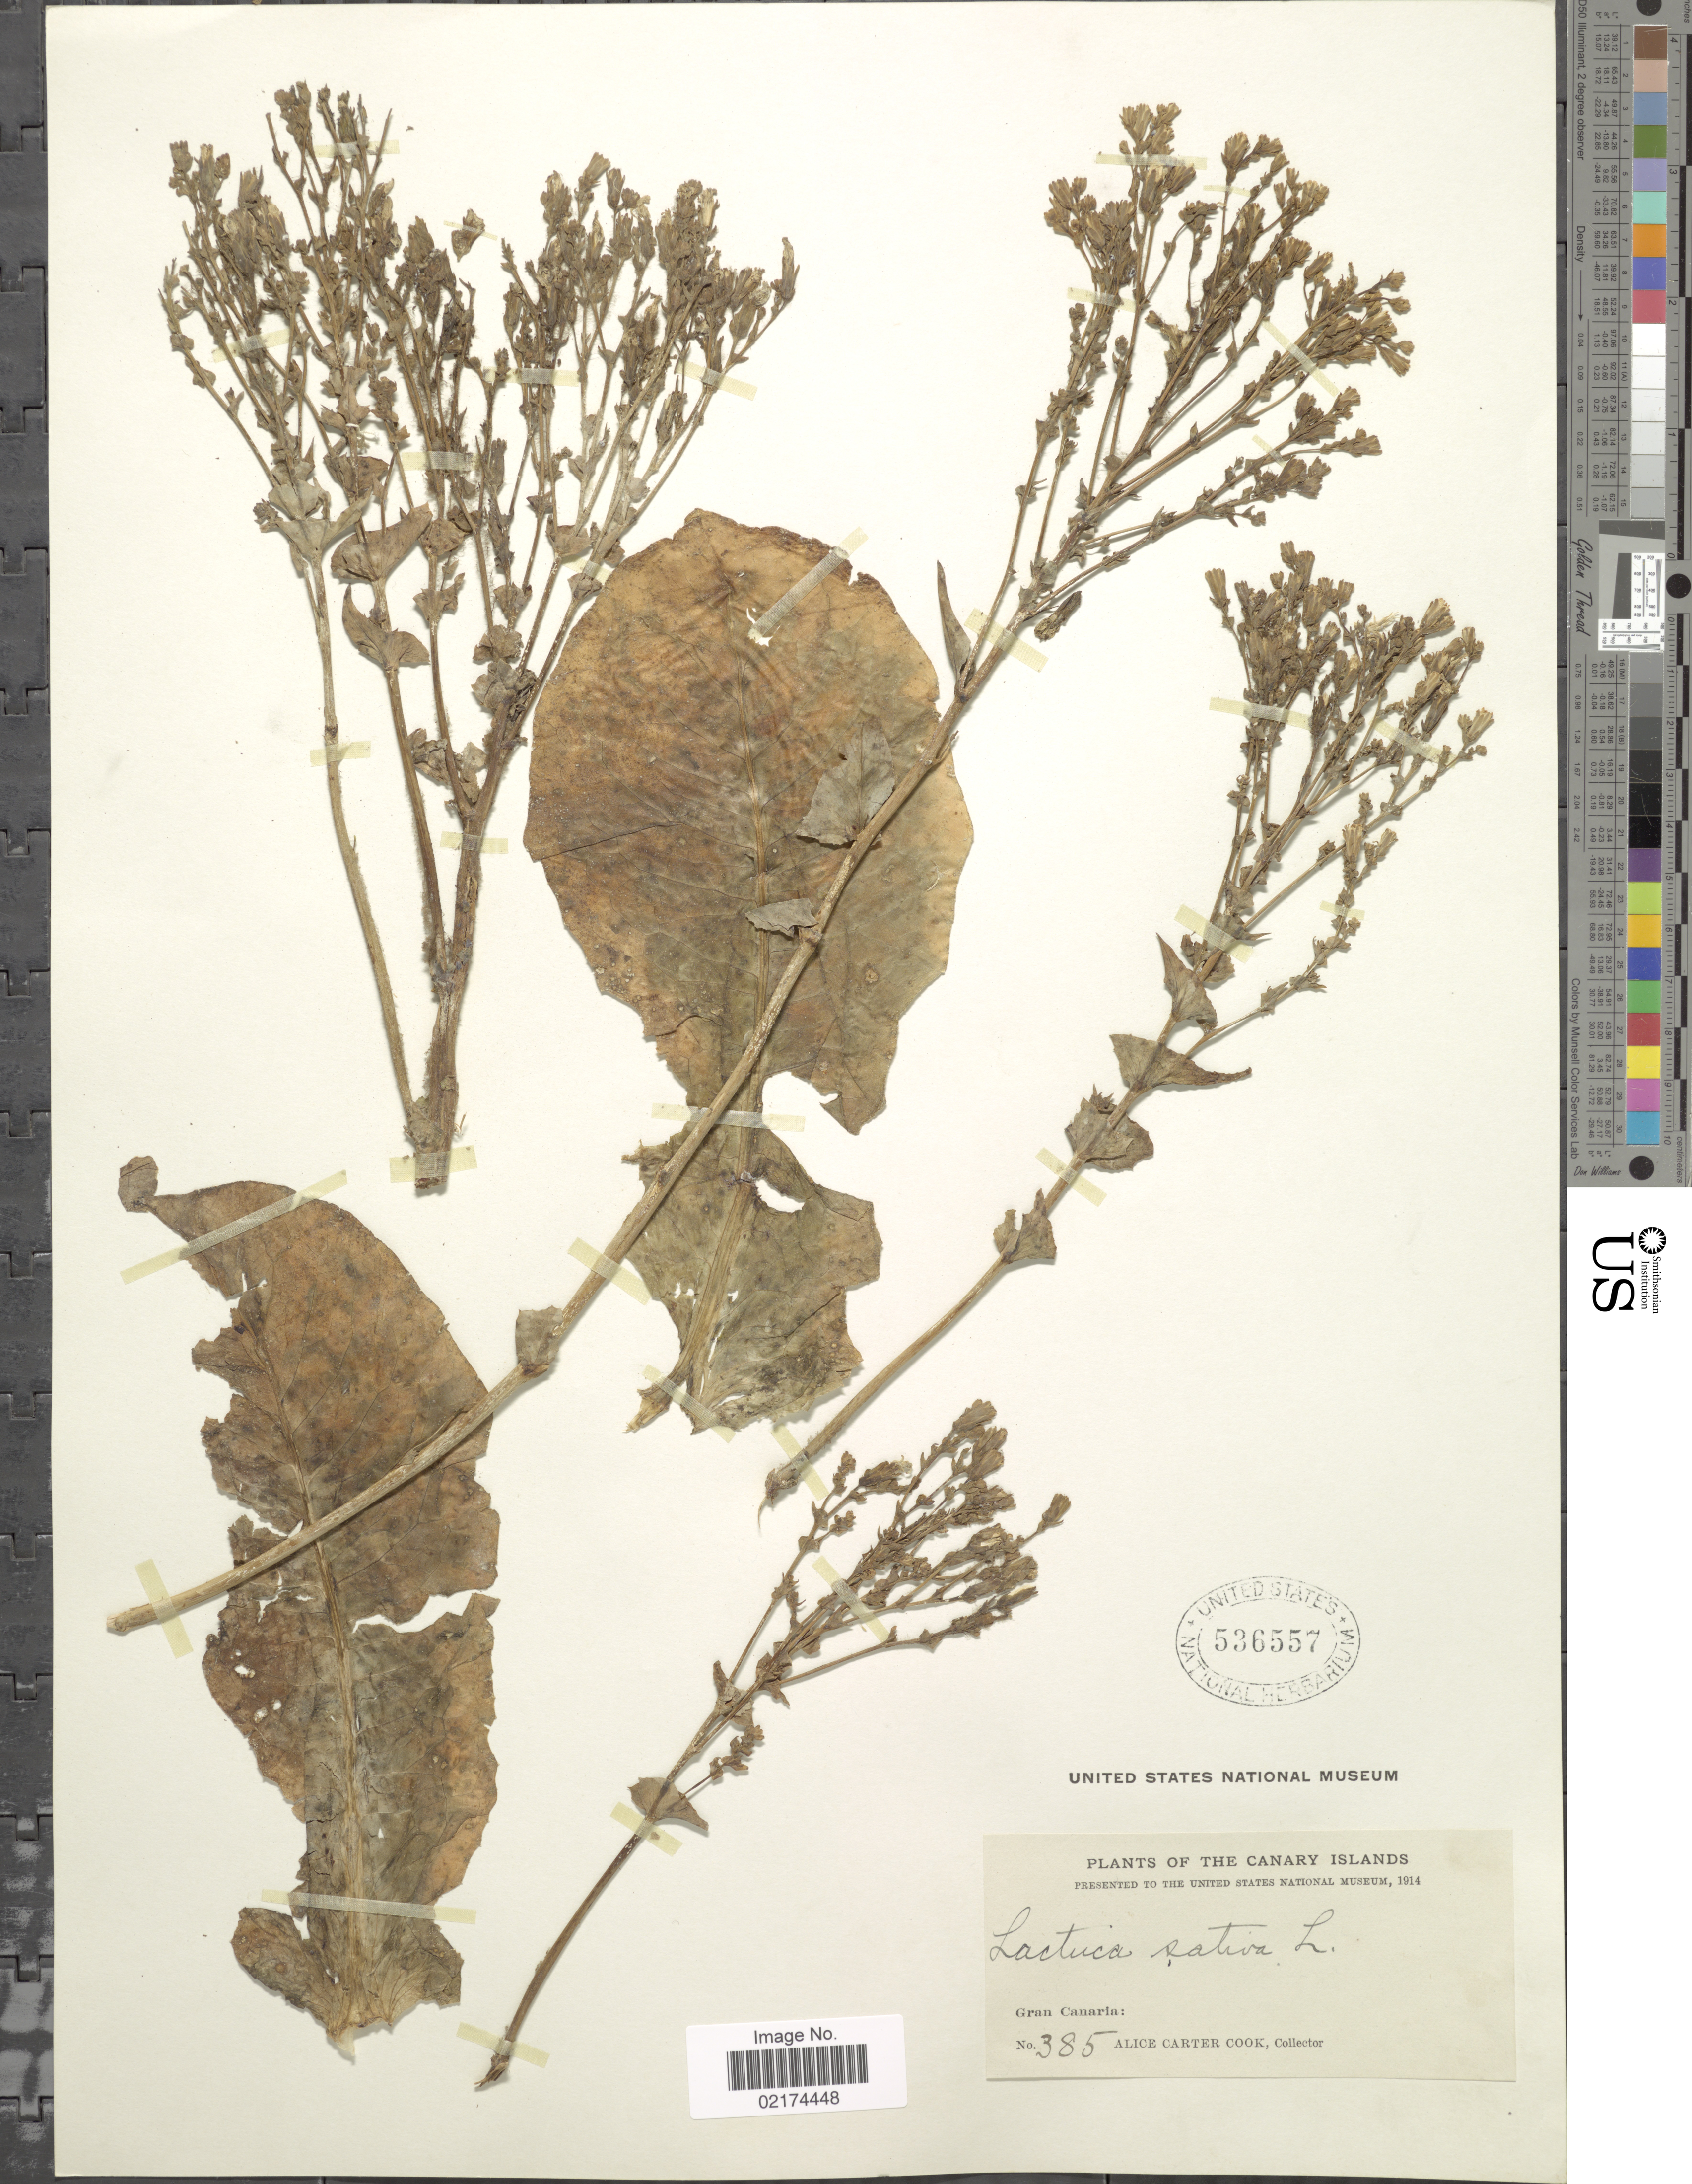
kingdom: Plantae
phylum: Tracheophyta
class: Magnoliopsida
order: Asterales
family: Asteraceae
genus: Lactuca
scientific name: Lactuca sativa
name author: L.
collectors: Alice C. Cook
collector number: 385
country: Spain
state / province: Canarias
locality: Canary Islands, Gran Canaria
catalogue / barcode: US 536557